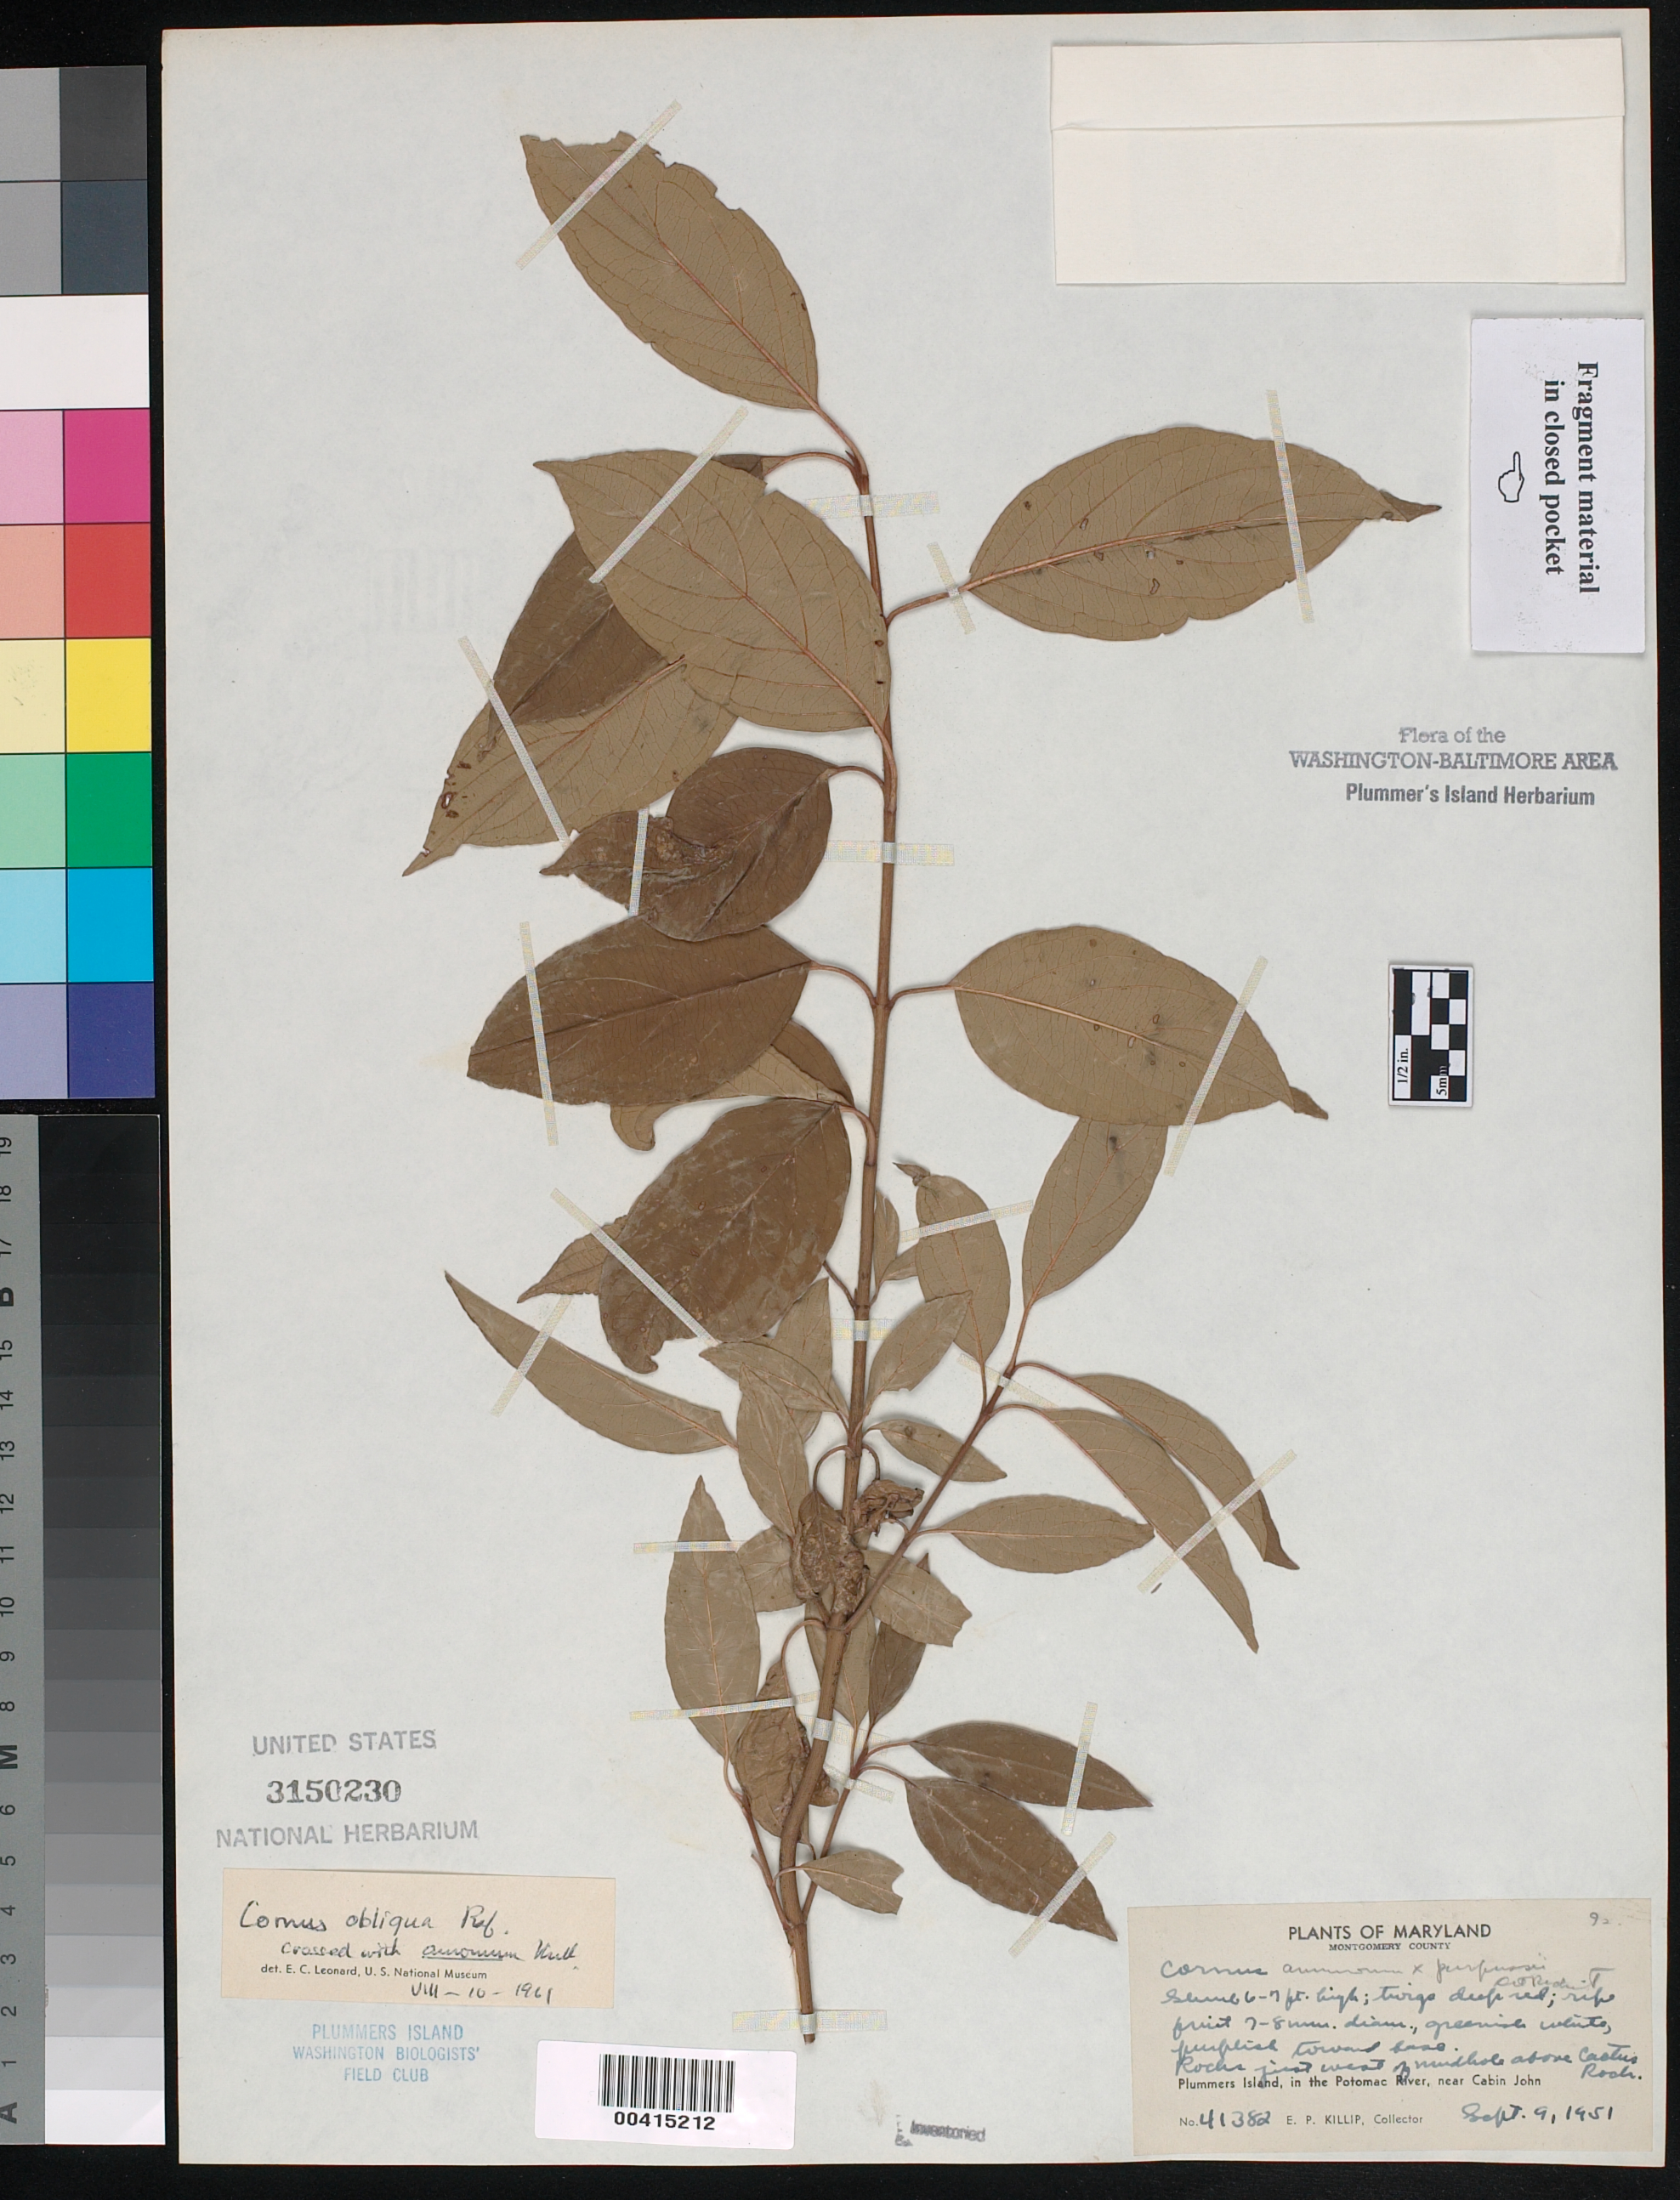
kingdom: Plantae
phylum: Tracheophyta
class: Magnoliopsida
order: Cornales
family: Cornaceae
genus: Cornus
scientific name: Cornus amomum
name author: Mill.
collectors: A. S. Hitchcock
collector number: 12930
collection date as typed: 26 Jun 1917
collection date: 1917-06-26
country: United States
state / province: Maryland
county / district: Montgomery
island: Plummers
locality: Plummer's Island C. & O. Canal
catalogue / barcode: US 3150230